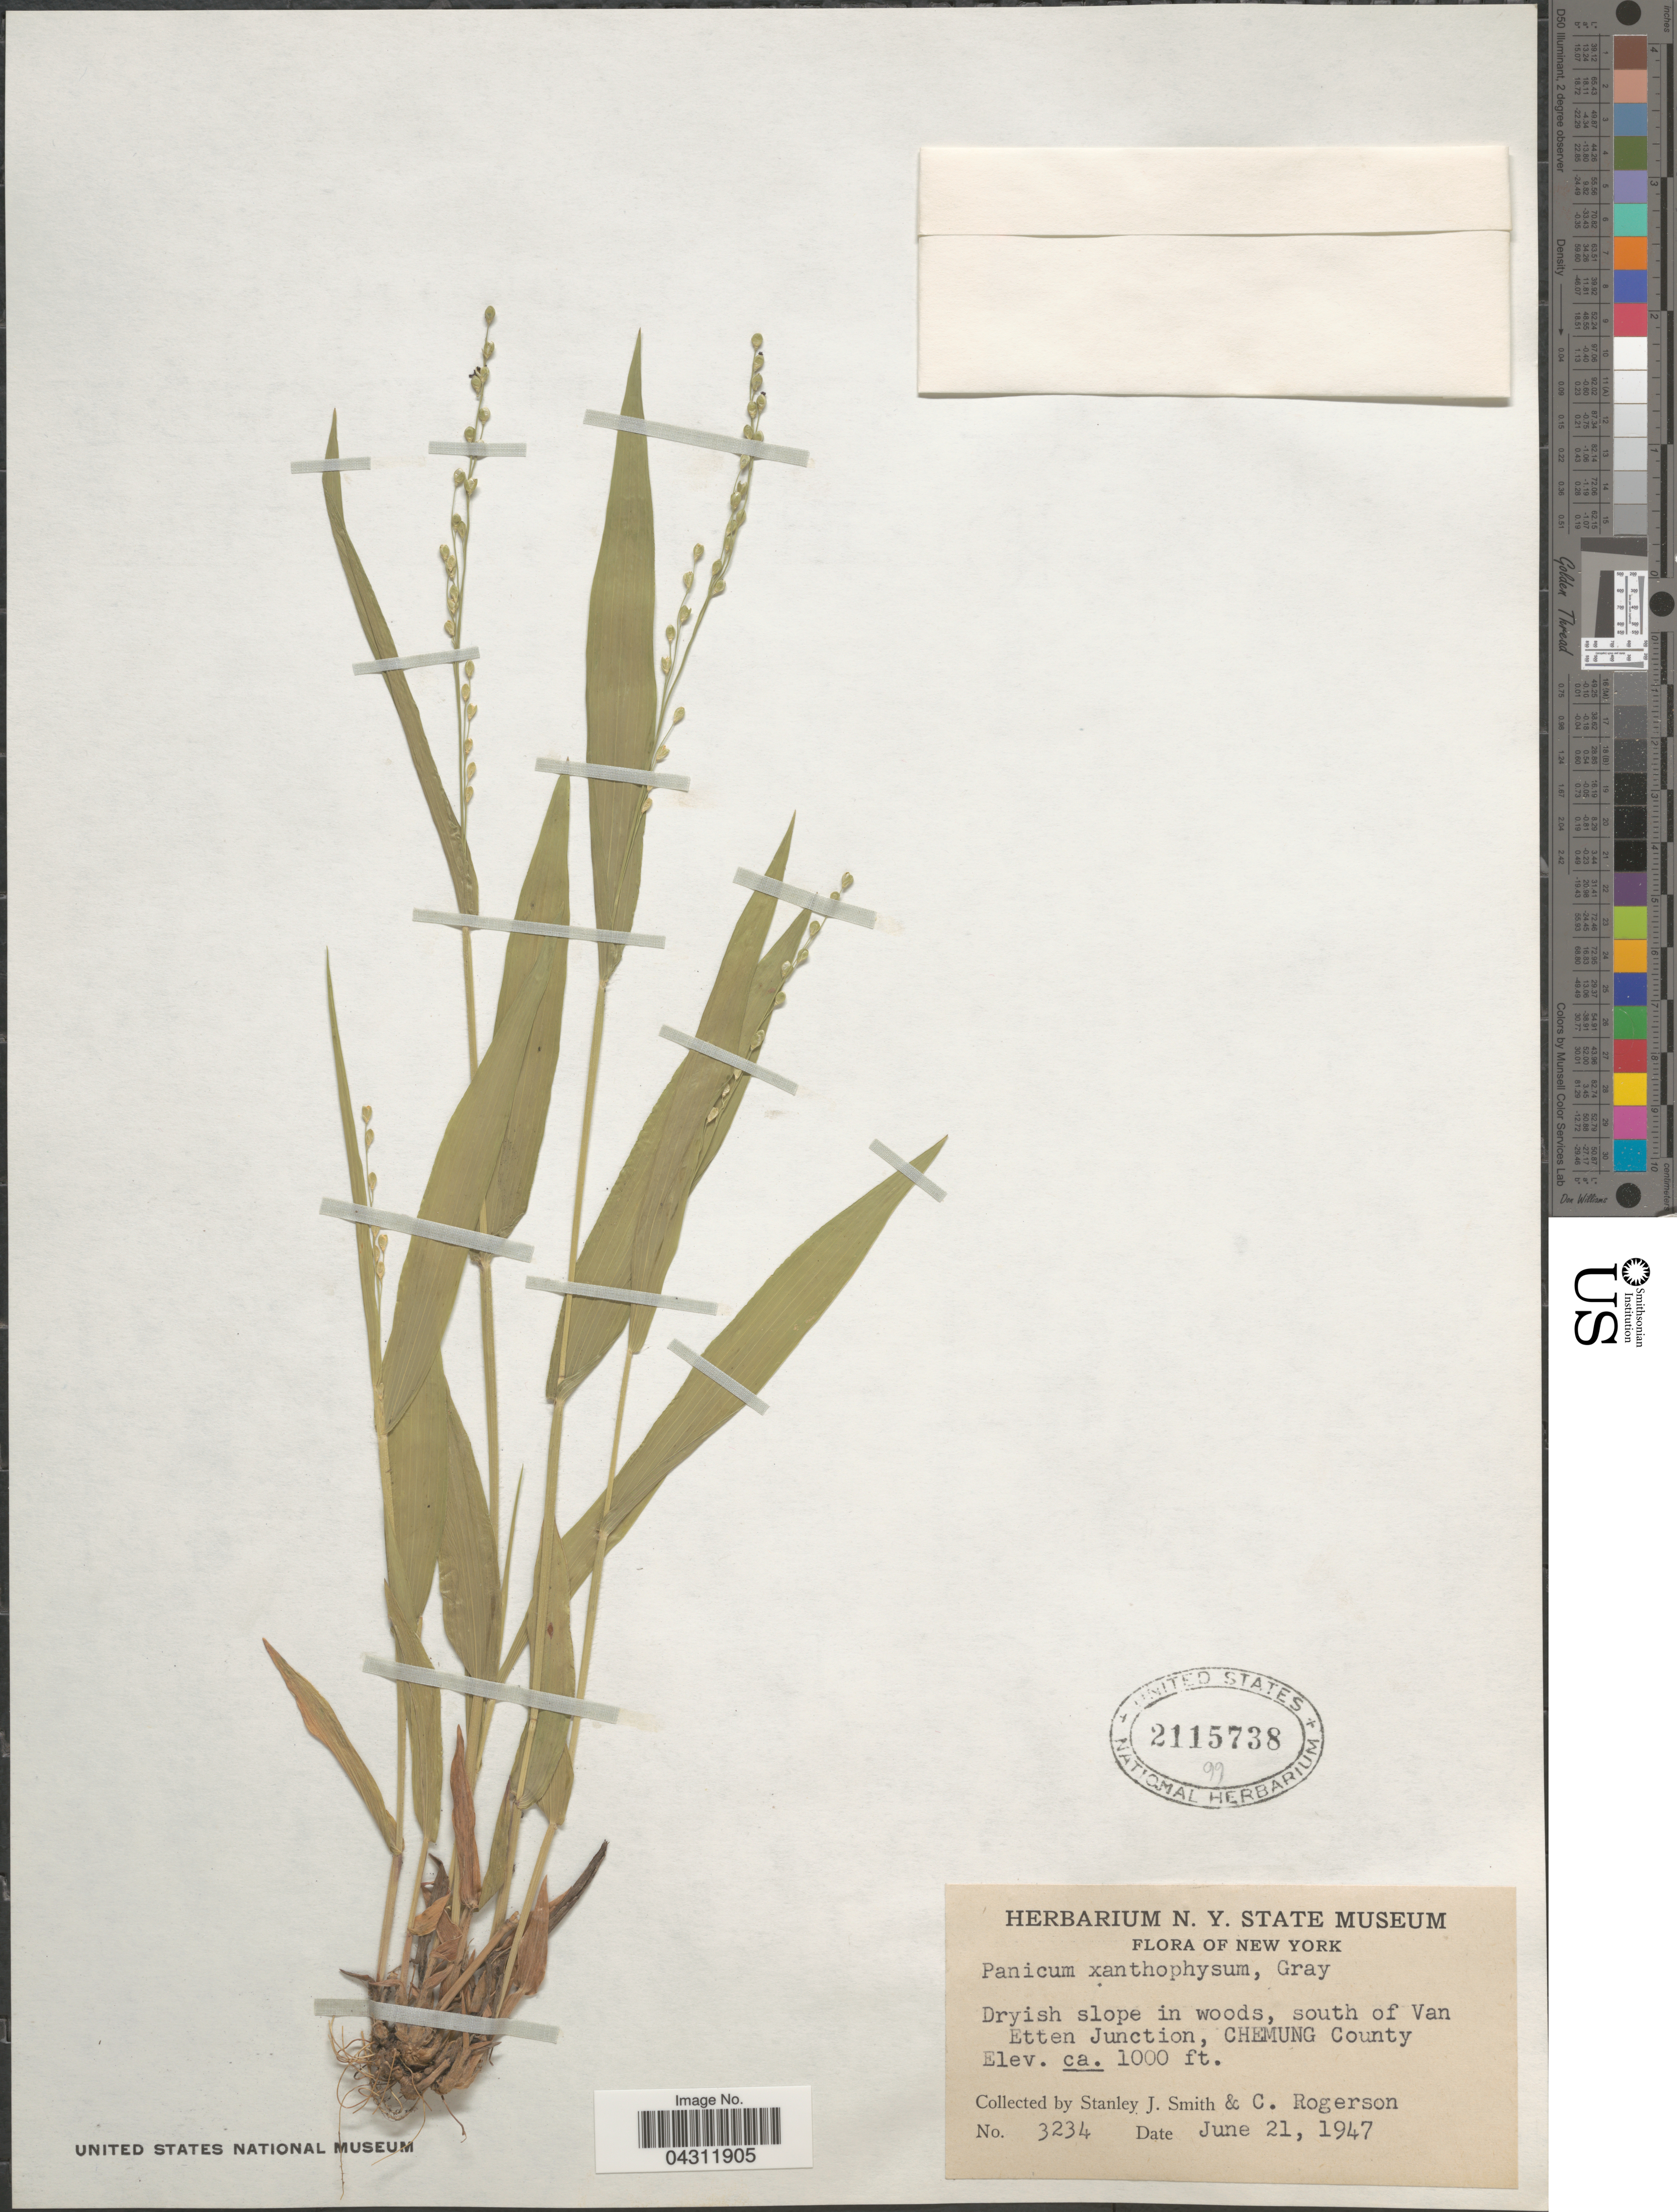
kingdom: Plantae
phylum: Tracheophyta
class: Liliopsida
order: Poales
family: Poaceae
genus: Dichanthelium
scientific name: Dichanthelium xanthophysum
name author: (A. Gray) Freckmann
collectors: S. Smith & C. Rogerson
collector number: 3234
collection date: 1947-06-21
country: United States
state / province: New York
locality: Dryish slope in woods, south of Van Etten Junction, Chemung County.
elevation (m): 305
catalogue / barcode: US 2115738